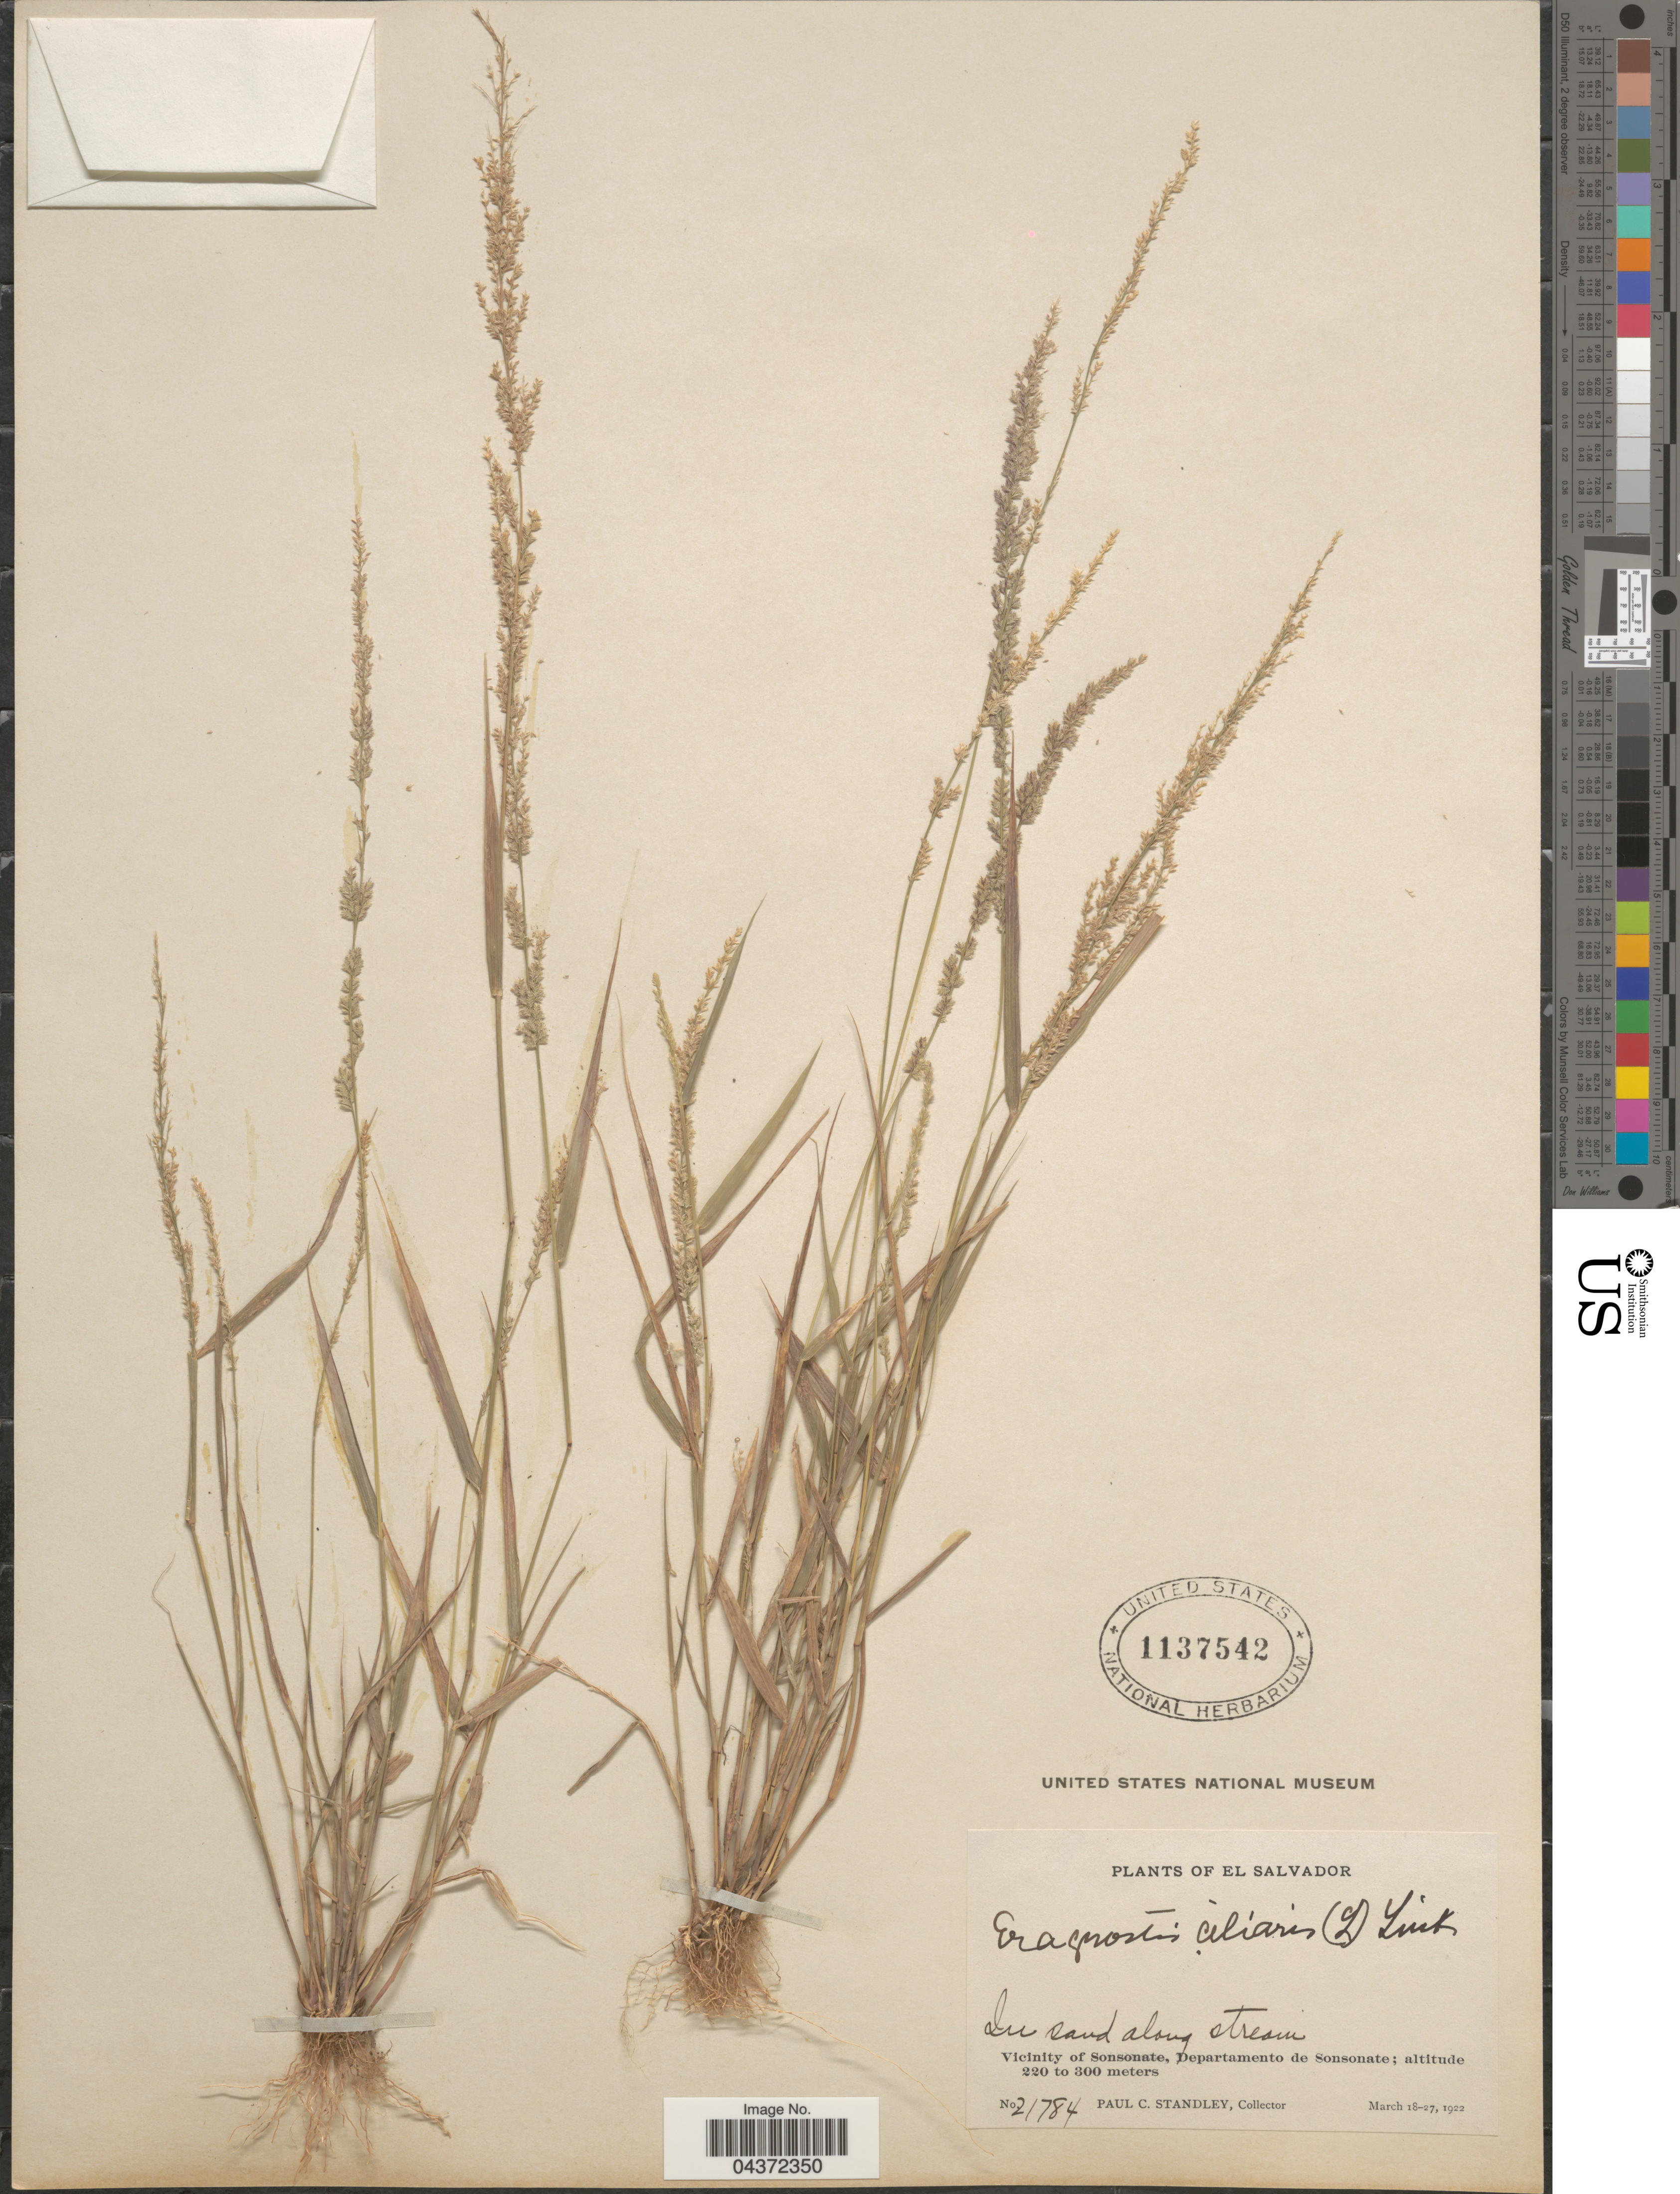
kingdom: Plantae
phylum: Tracheophyta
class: Liliopsida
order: Poales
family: Poaceae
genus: Eragrostis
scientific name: Eragrostis ciliaris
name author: (L.) R. Br.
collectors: P. C. Standley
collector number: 21784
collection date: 1922-03-18/1922-03-27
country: El Salvador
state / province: Sonsonate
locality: Vicinity of Sonsonate, Departamento de Sonsonate.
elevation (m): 220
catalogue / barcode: US 1137542